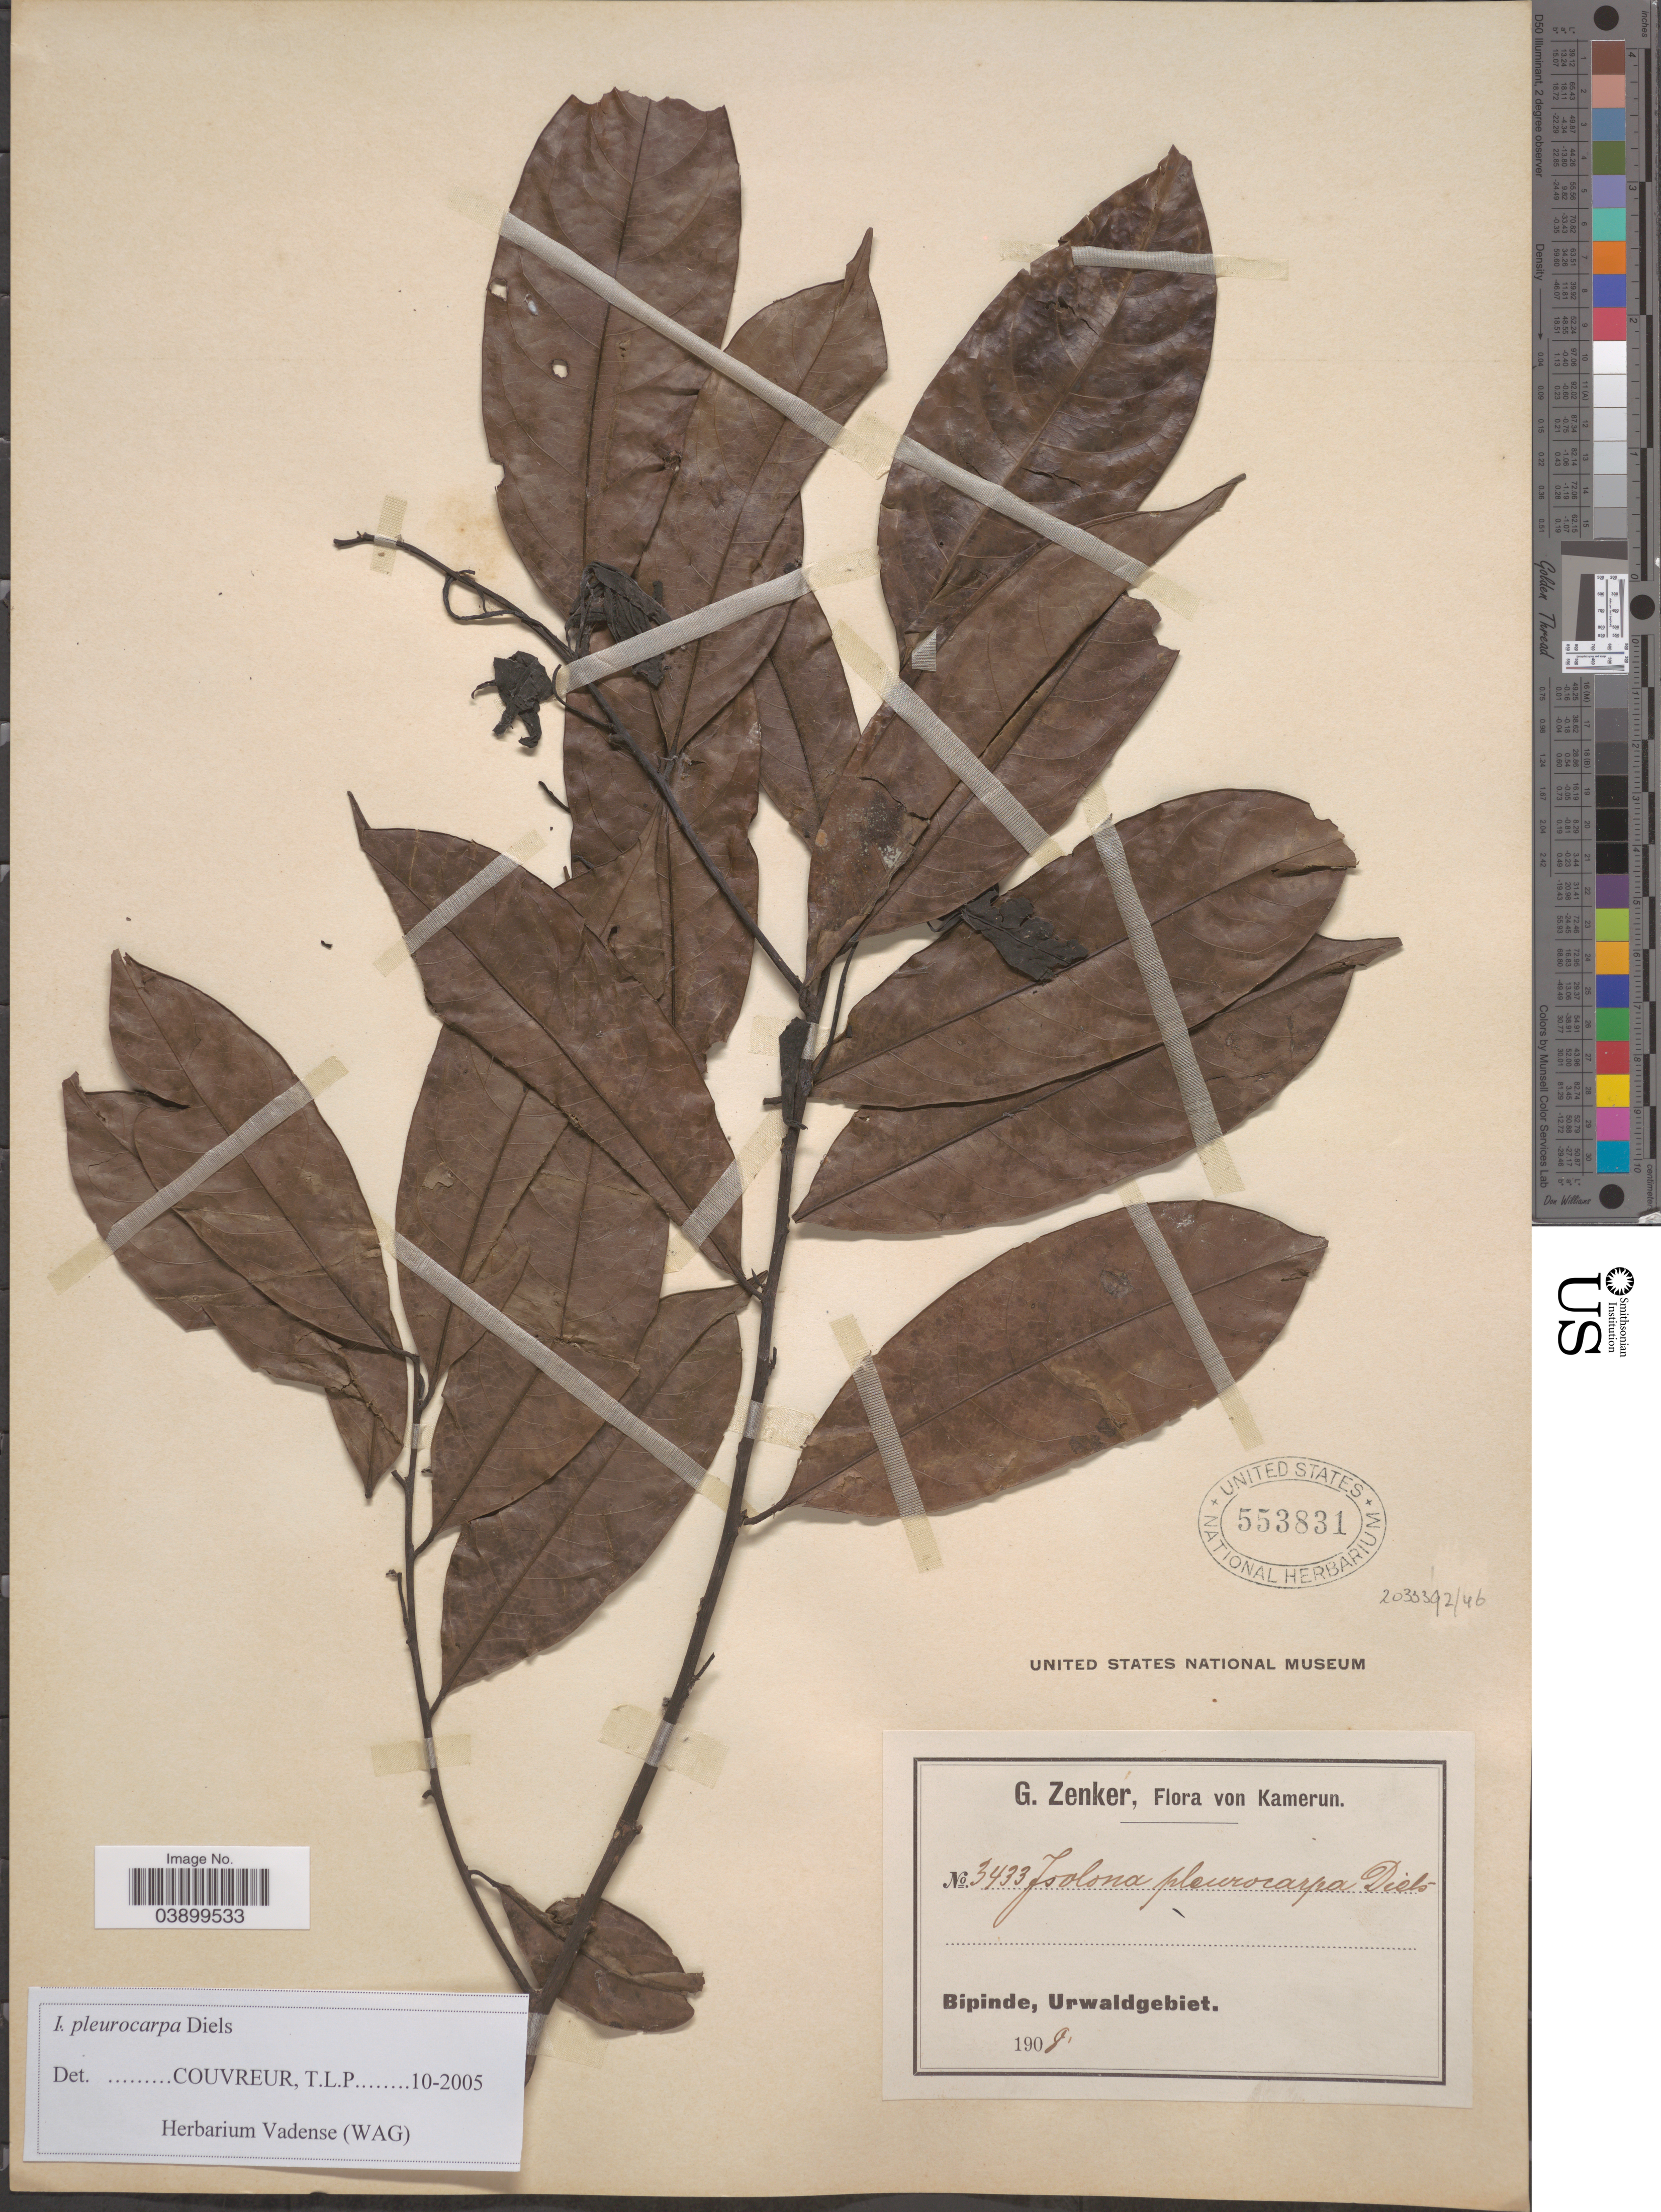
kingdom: Plantae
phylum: Tracheophyta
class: Magnoliopsida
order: Magnoliales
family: Annonaceae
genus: Isolona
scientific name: Isolona pleurocarpa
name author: Diels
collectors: G. A. Zenker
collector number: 3433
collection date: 1908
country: Cameroon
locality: Bipinde, Urwaldgebiet.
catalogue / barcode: US 553831